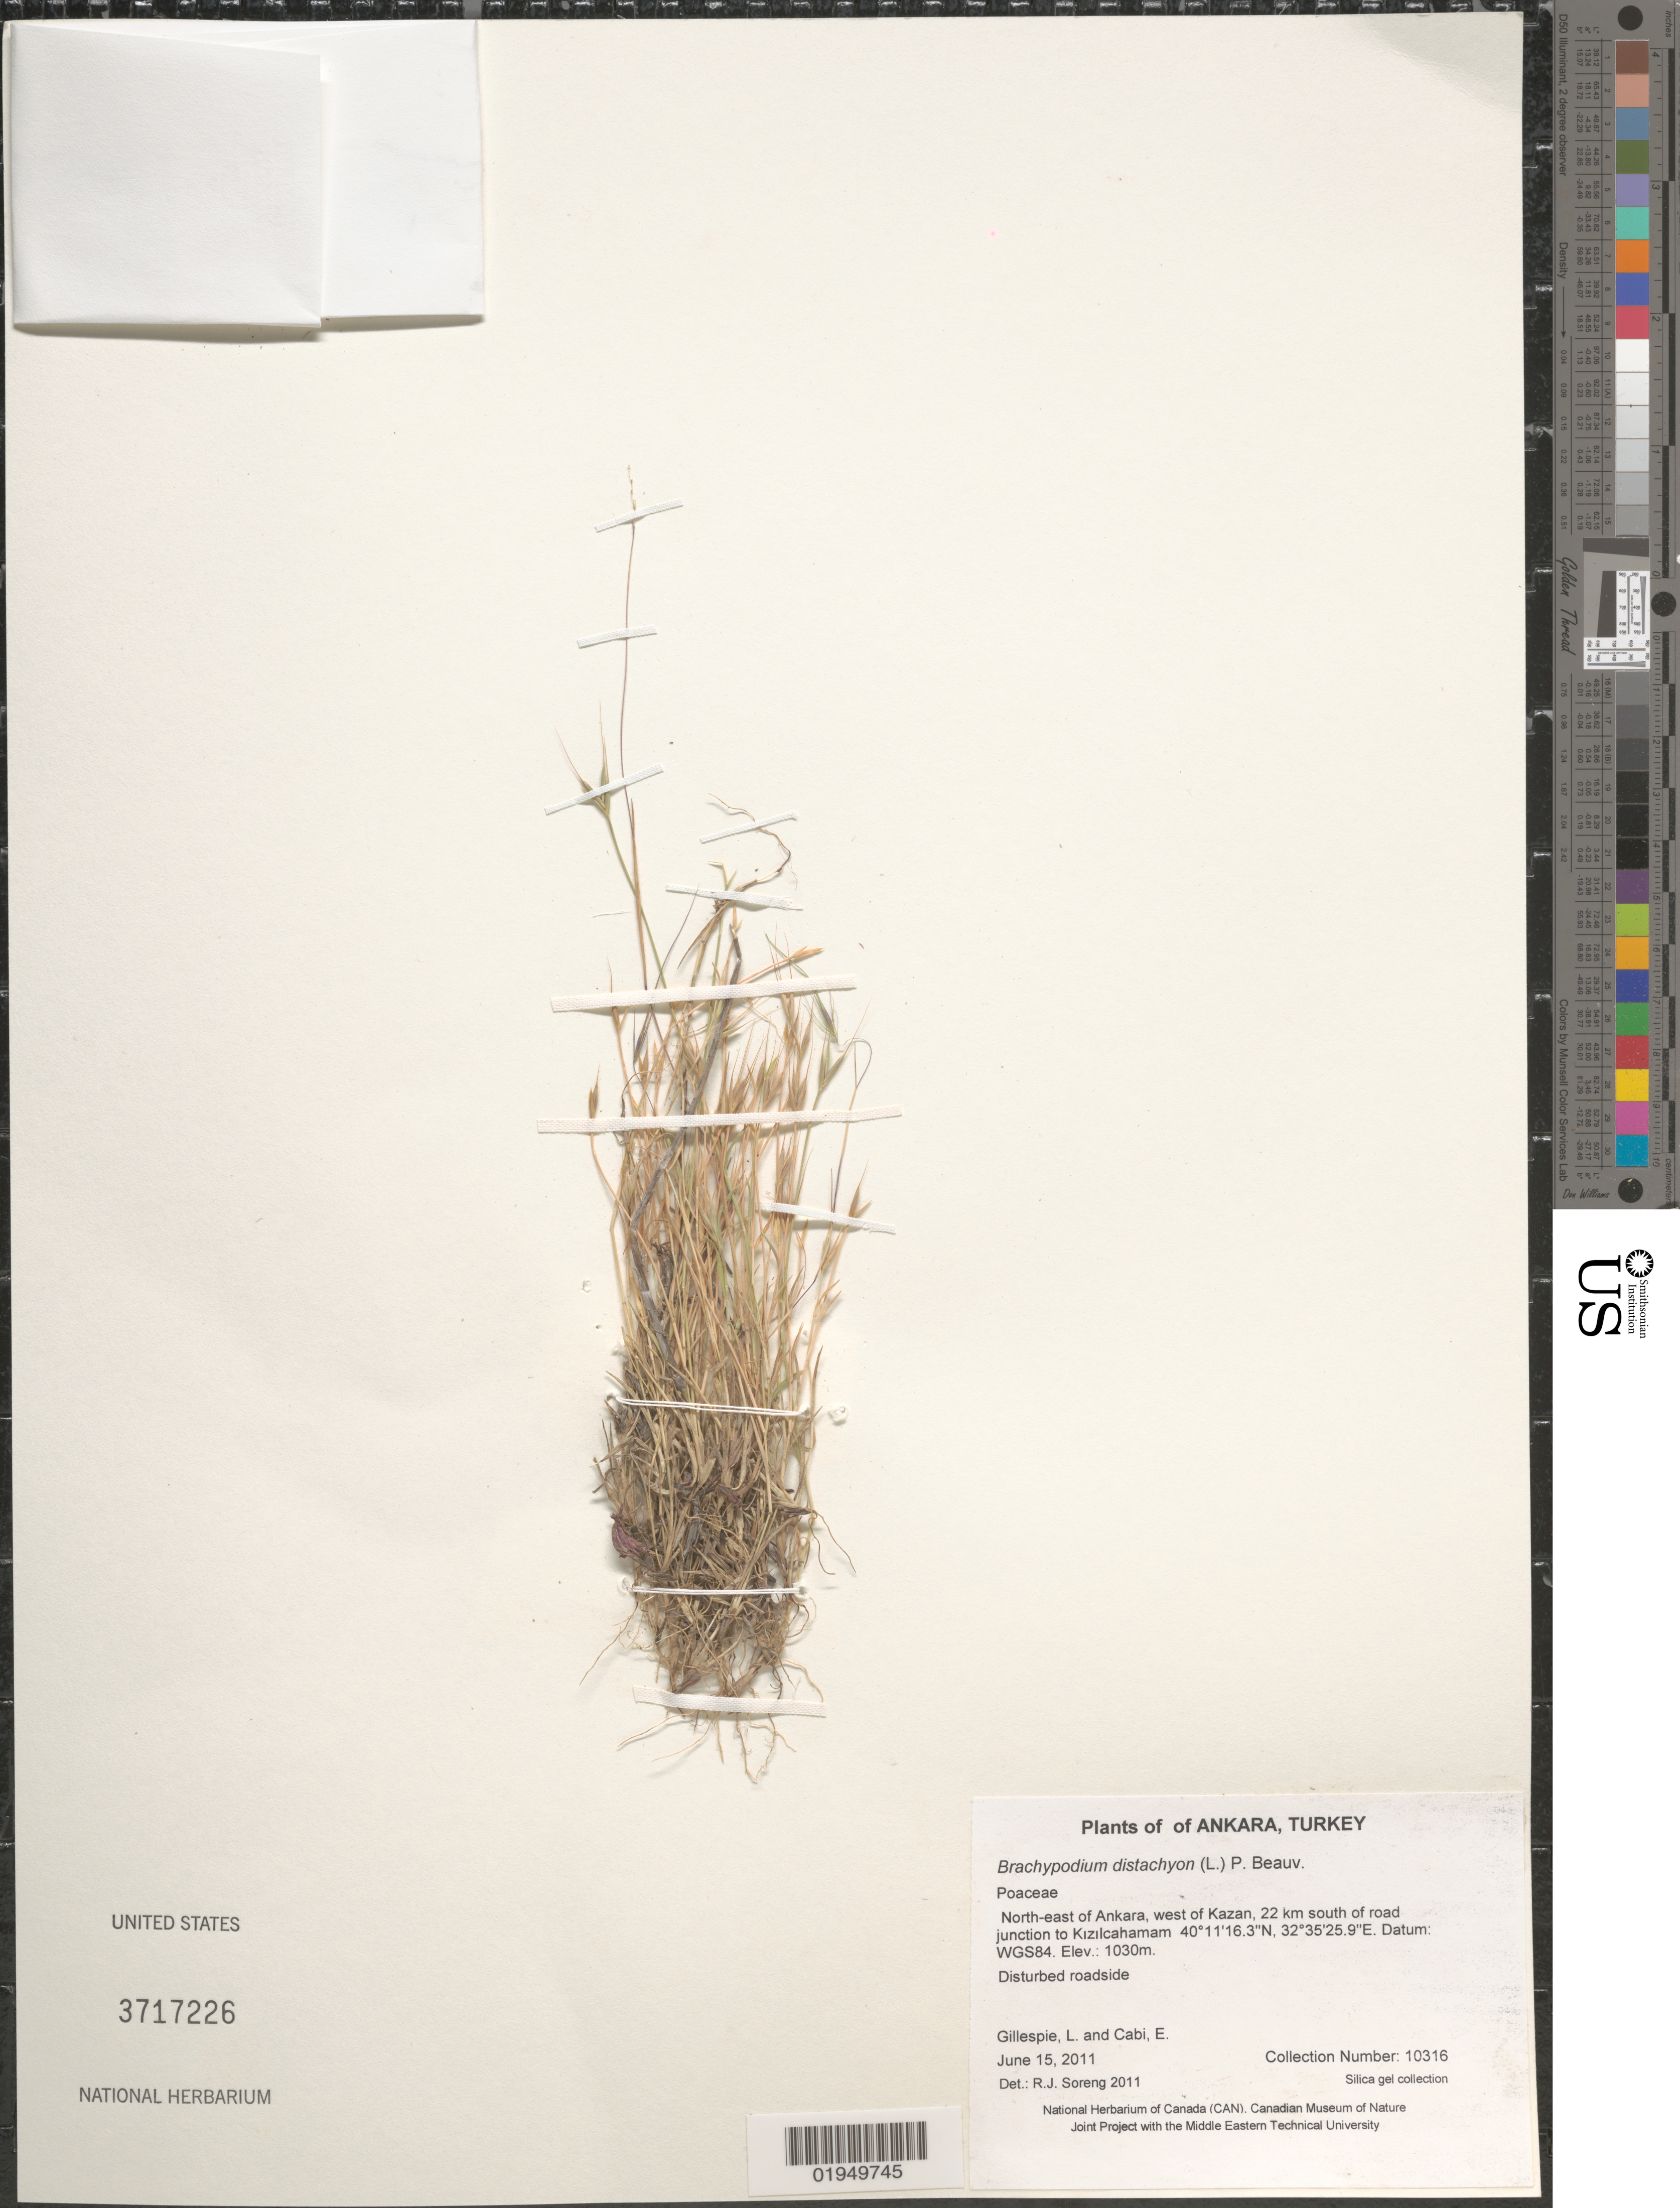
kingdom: Plantae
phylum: Tracheophyta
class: Liliopsida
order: Poales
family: Poaceae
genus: Brachypodium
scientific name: Brachypodium distachyon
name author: (L.) P. Beauv.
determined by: Soreng, Robert J., Research Associate (BOT), Smithsonian Institution - National Museum of Natural History (UNITED STATES)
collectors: L. J. Gillespie & E. Cabi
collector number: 10316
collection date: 2011-06-15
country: Turkey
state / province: Ankara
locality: Istanbul-Ankara Highway (E89). North-east of Ankara, west of Kazan, 22 km south of road junction to Kizilcahamam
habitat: Disturbed roadside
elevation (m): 1030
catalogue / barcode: US 3717226